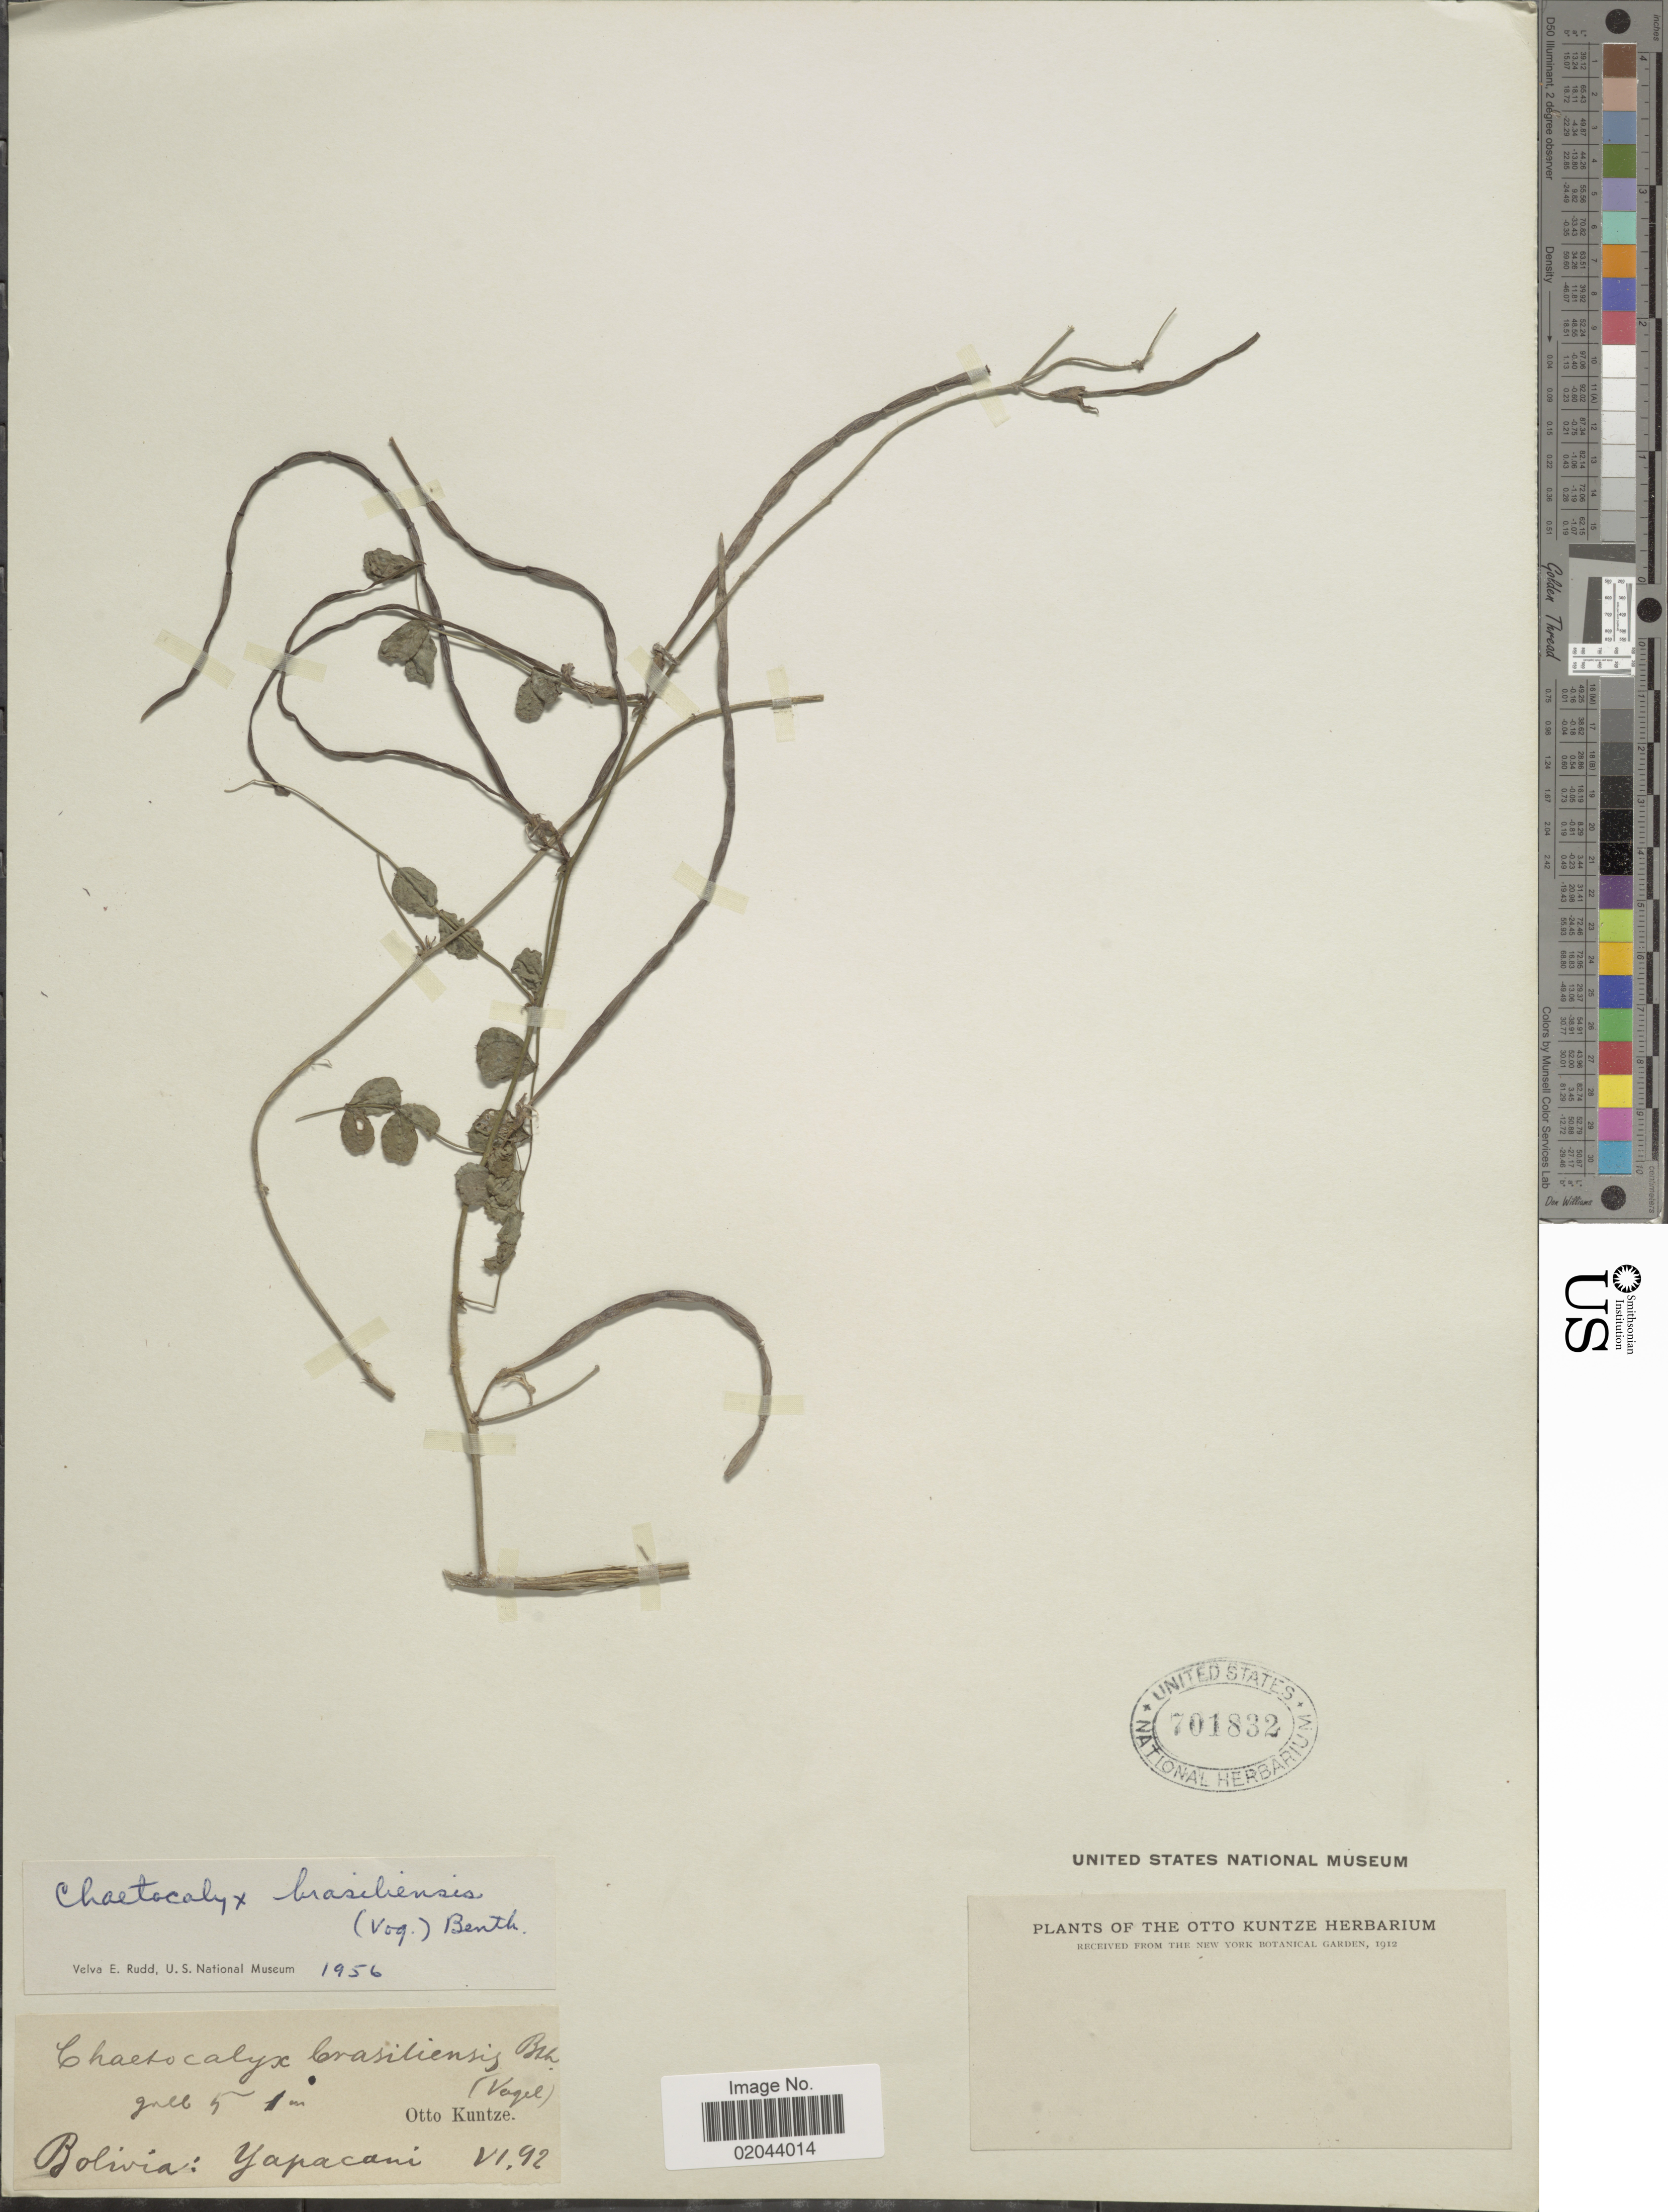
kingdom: Plantae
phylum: Tracheophyta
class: Magnoliopsida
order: Fabales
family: Fabaceae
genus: Chaetocalyx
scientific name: Chaetocalyx brasiliensis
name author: (Vogel) Benth.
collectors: C.E.O. Kuntze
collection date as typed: Transcribed d/m/y: /6/92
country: Bolivia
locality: Yapacani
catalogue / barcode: US 701832